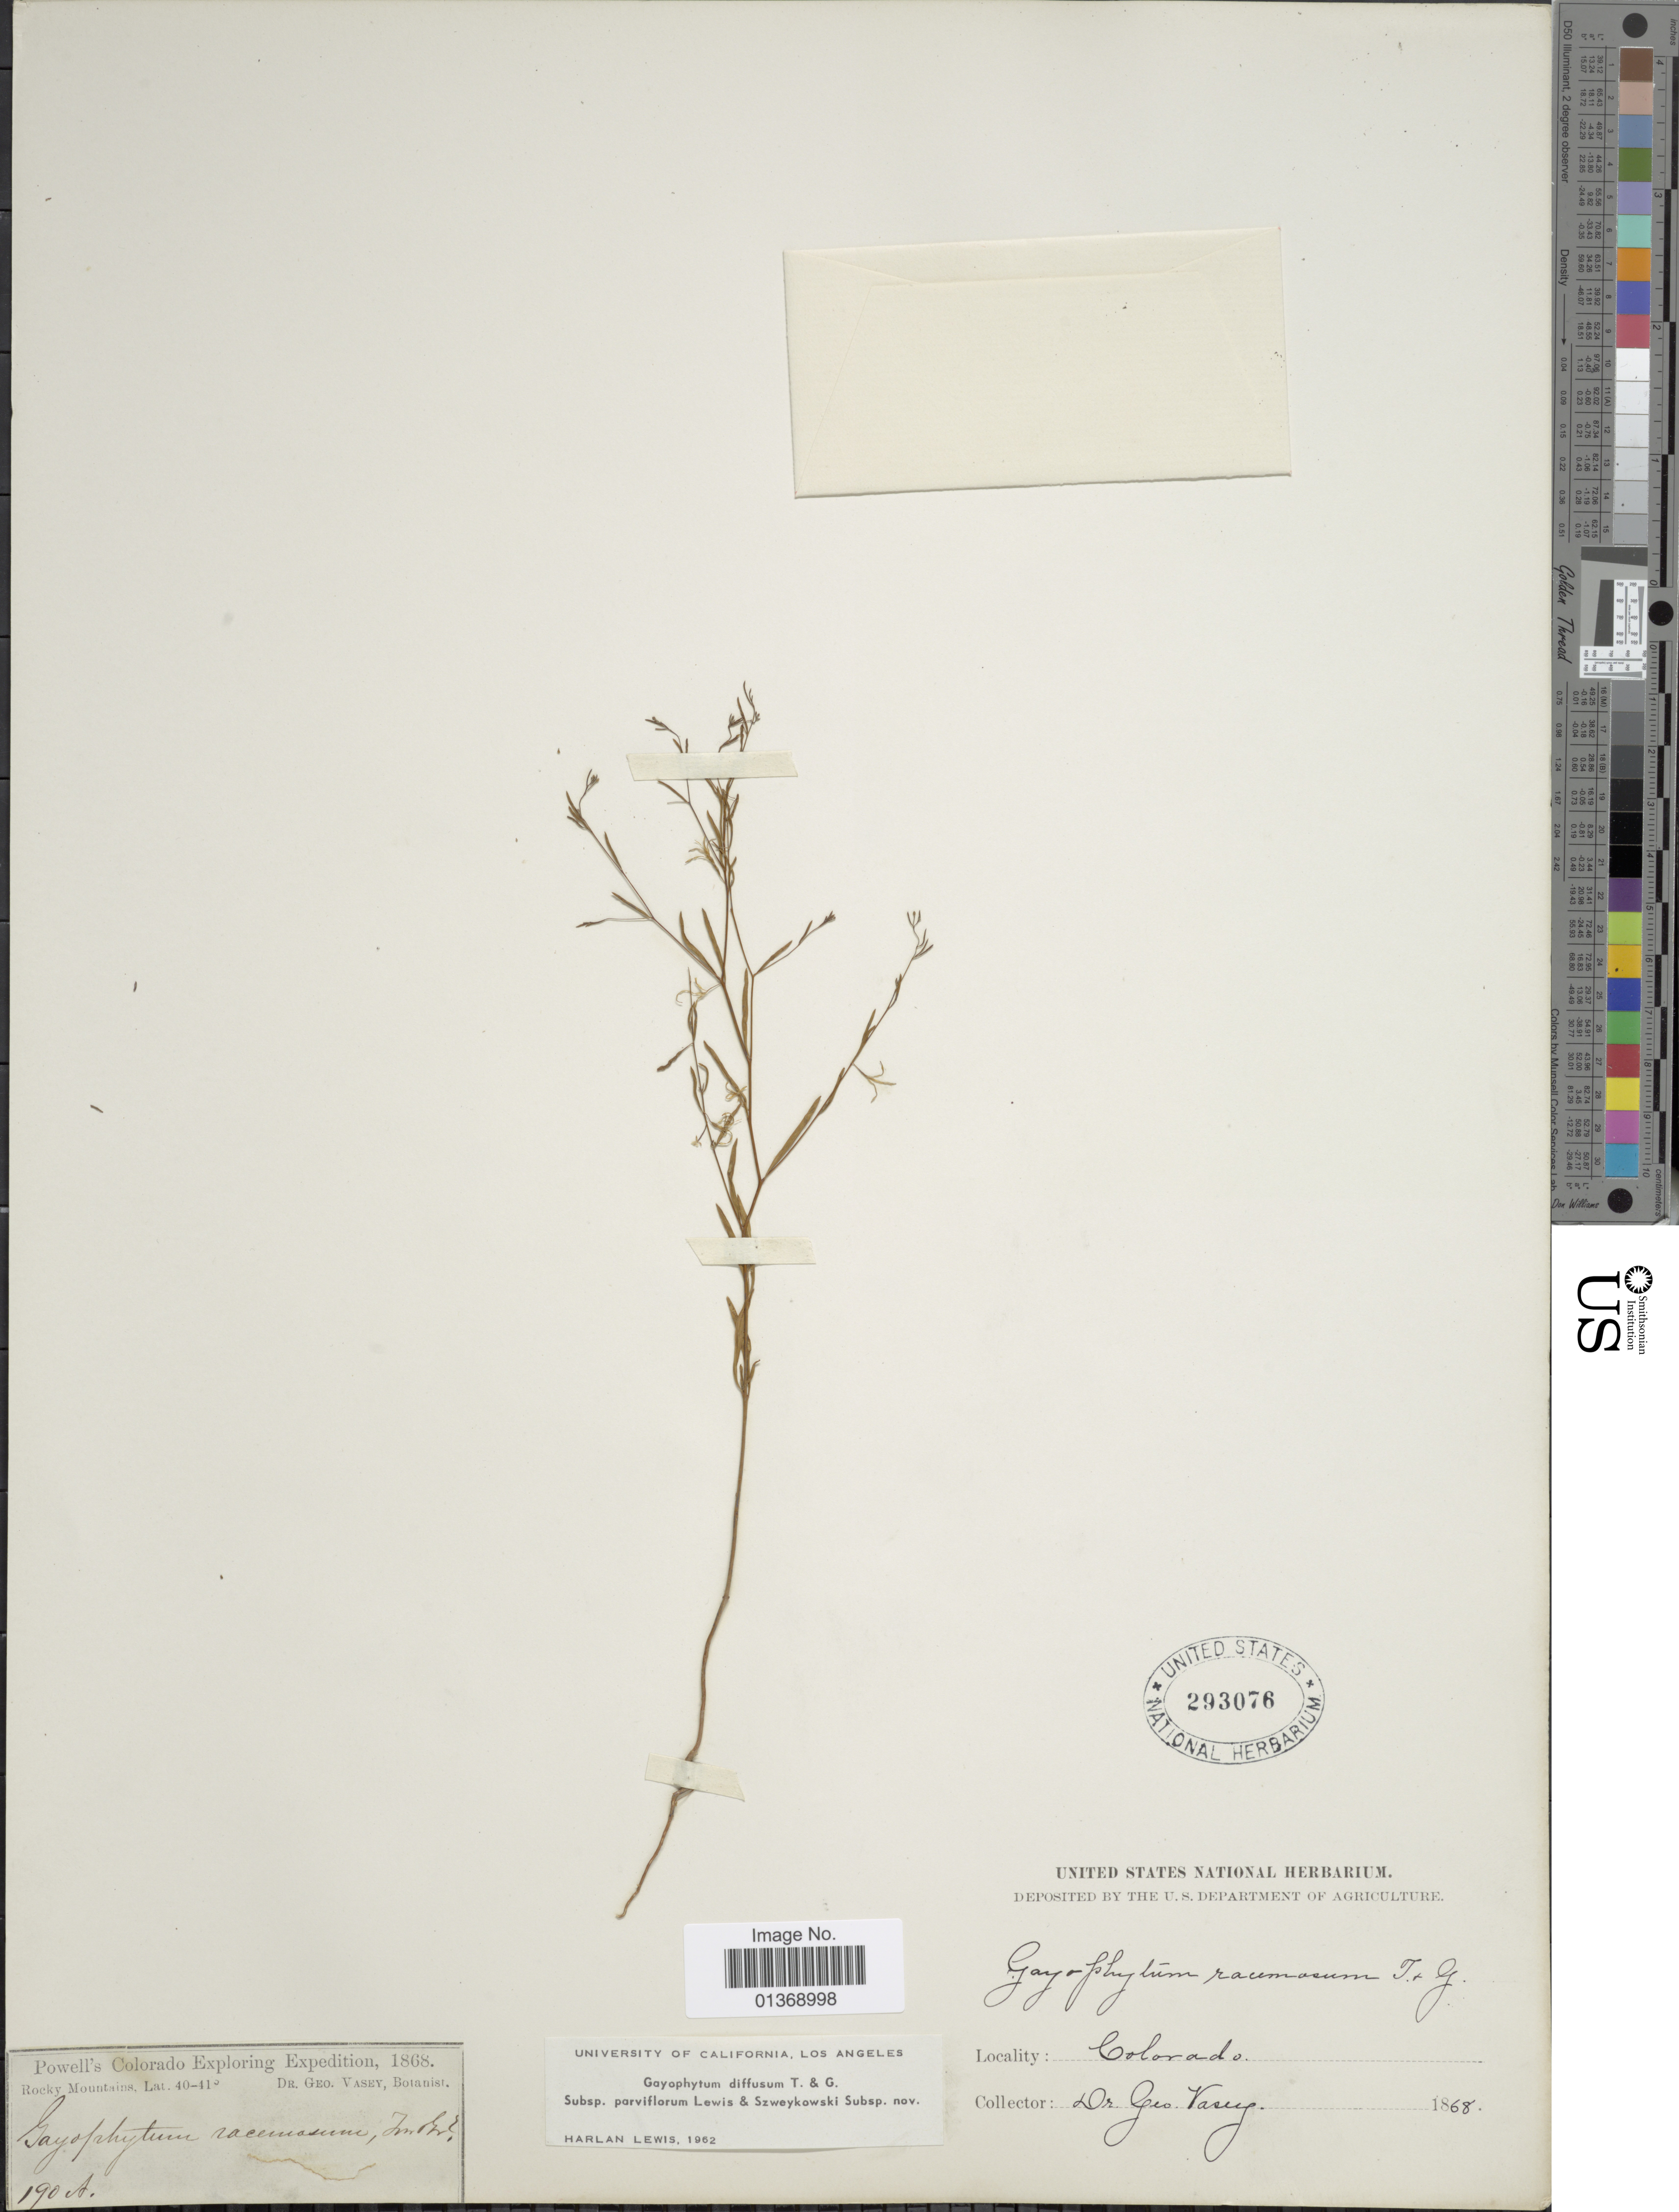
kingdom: Plantae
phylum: Tracheophyta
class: Magnoliopsida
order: Myrtales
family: Onagraceae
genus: Gayophytum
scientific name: Gayophytum diffusum subsp. parviflorum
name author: F. H. Lewis & Szweyk.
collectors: G. R. Vasey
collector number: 190A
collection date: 1868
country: United States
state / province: Colorado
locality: Rocky Mountains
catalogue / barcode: US 293076